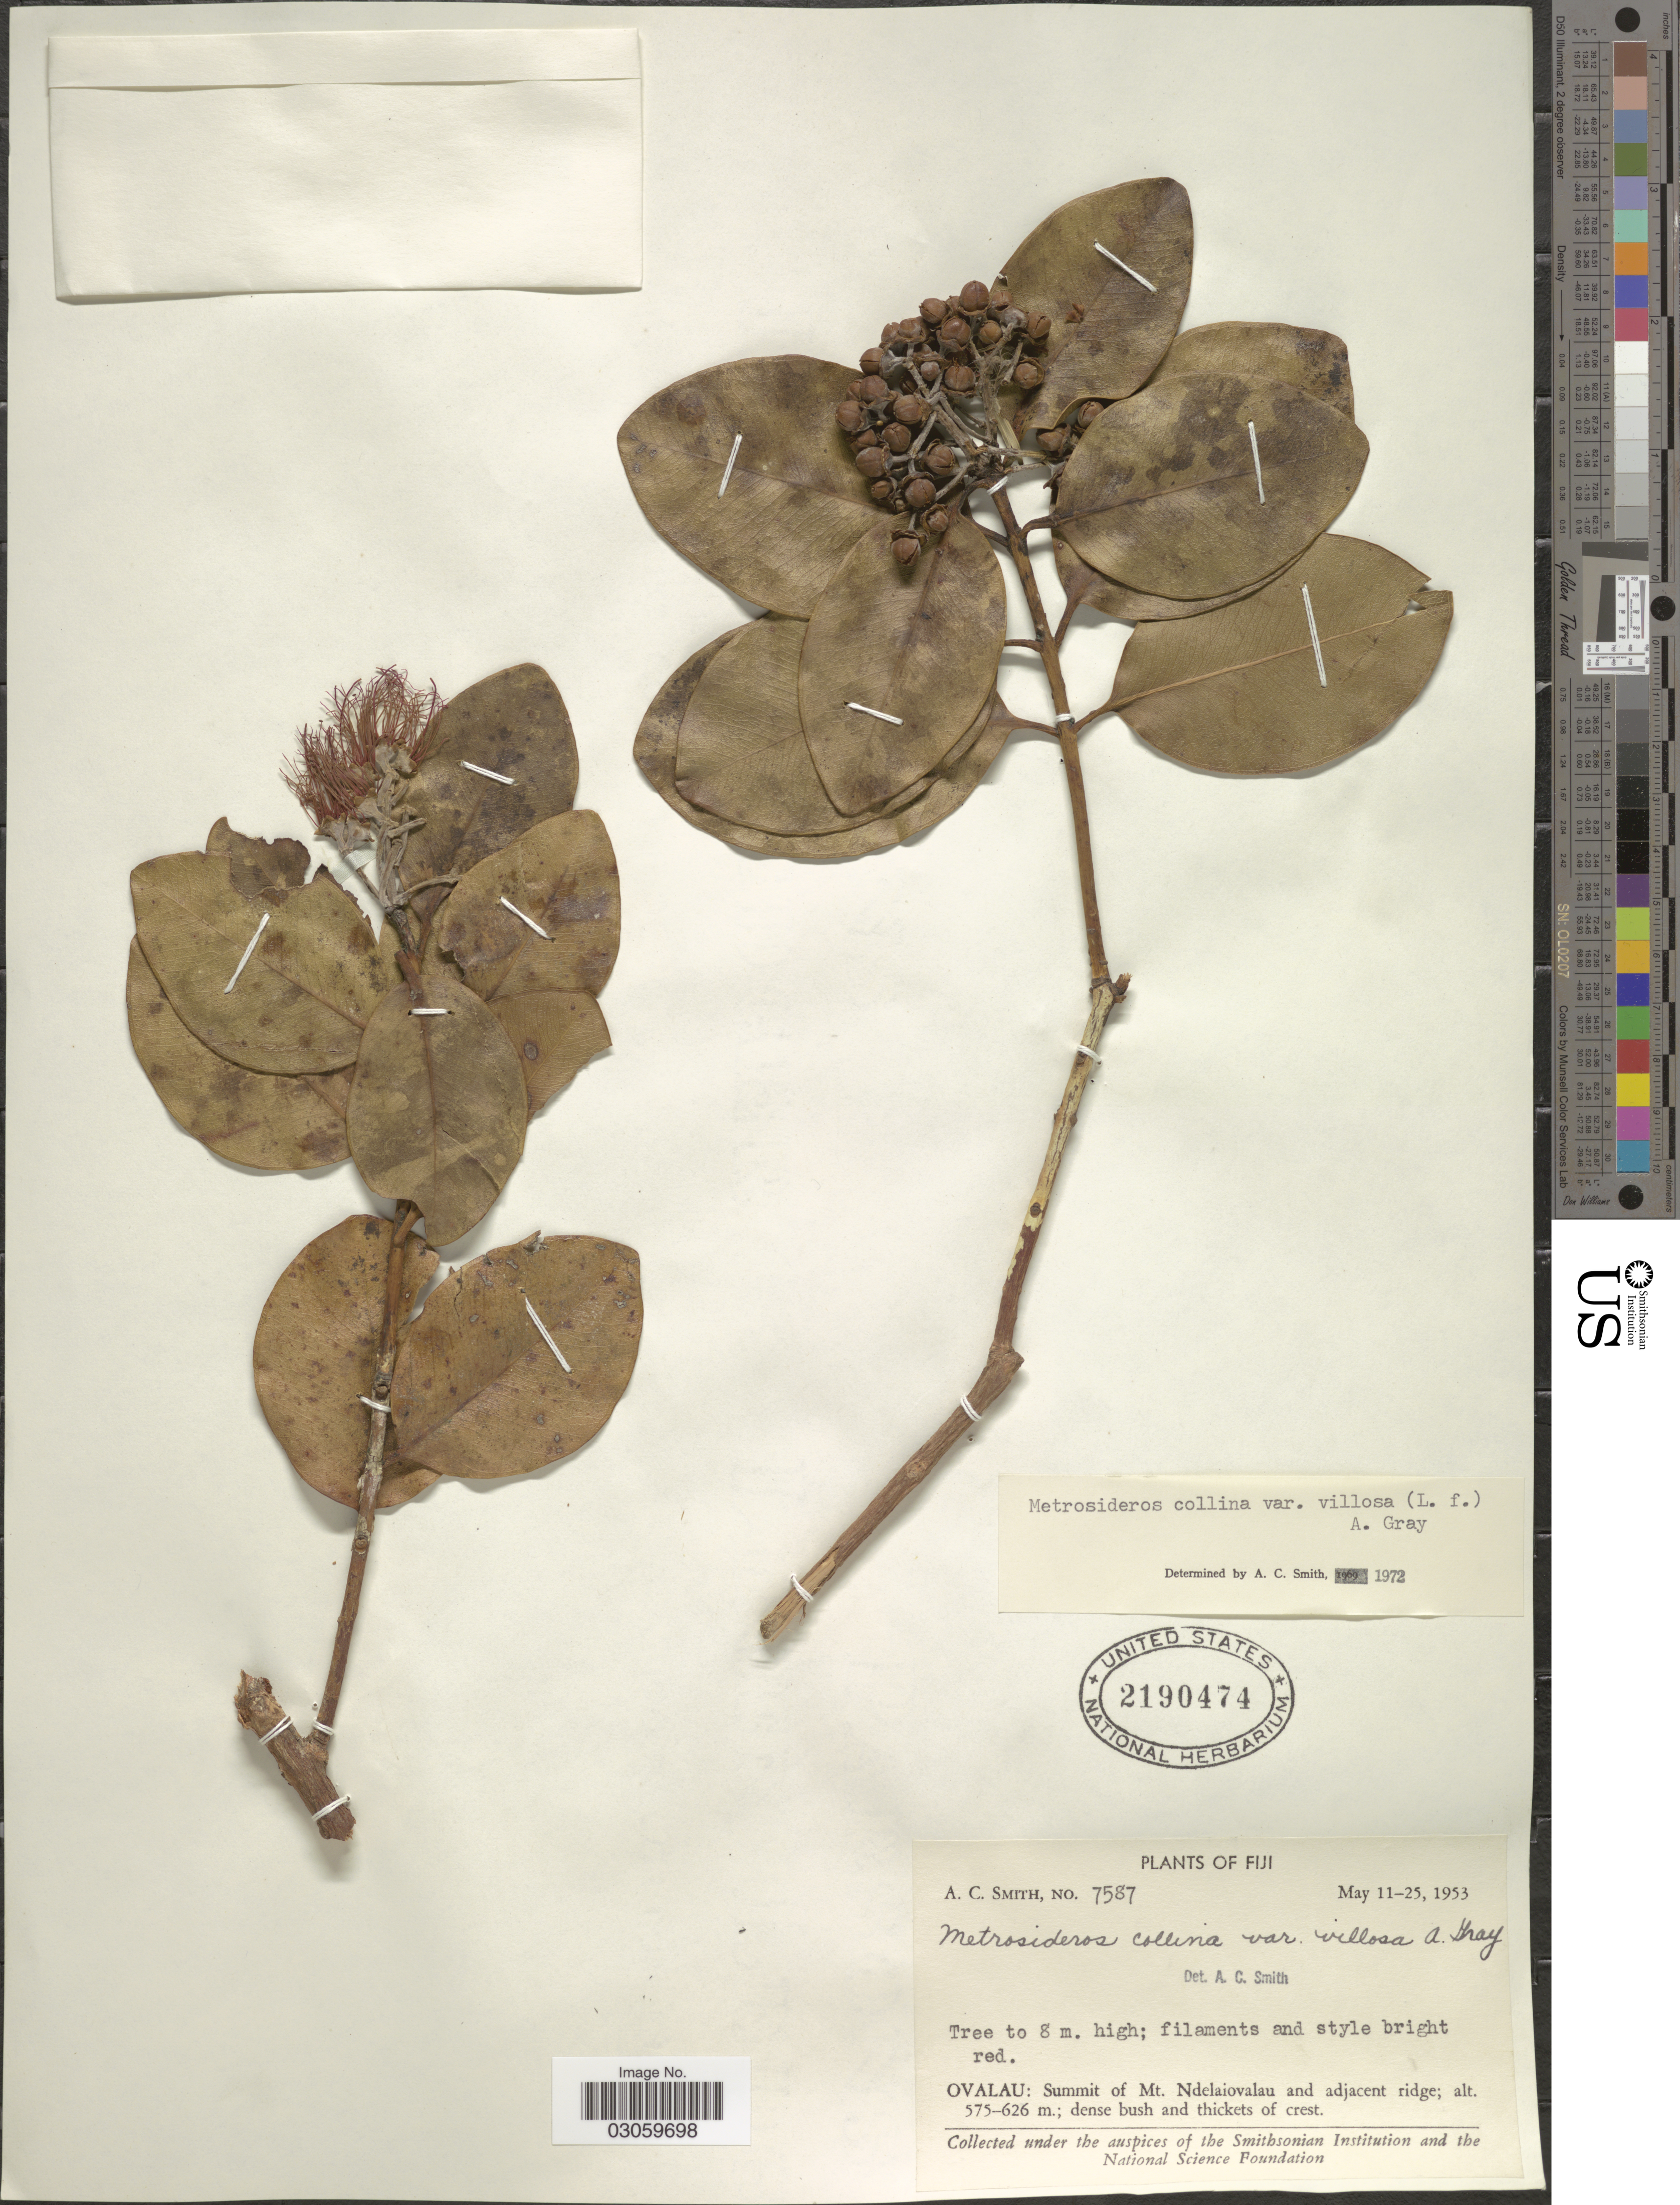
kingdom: Plantae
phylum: Tracheophyta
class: Magnoliopsida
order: Myrtales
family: Myrtaceae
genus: Metrosideros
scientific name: Metrosideros collina var. villosa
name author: (L. f.) A. Gray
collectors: A. C. Smith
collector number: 7587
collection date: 1953-05-11/1953-05-25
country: Fiji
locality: Ovalau: Summit of Mt. Ndelaiovalau and adjacent ridge.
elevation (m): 575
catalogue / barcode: US 2190474